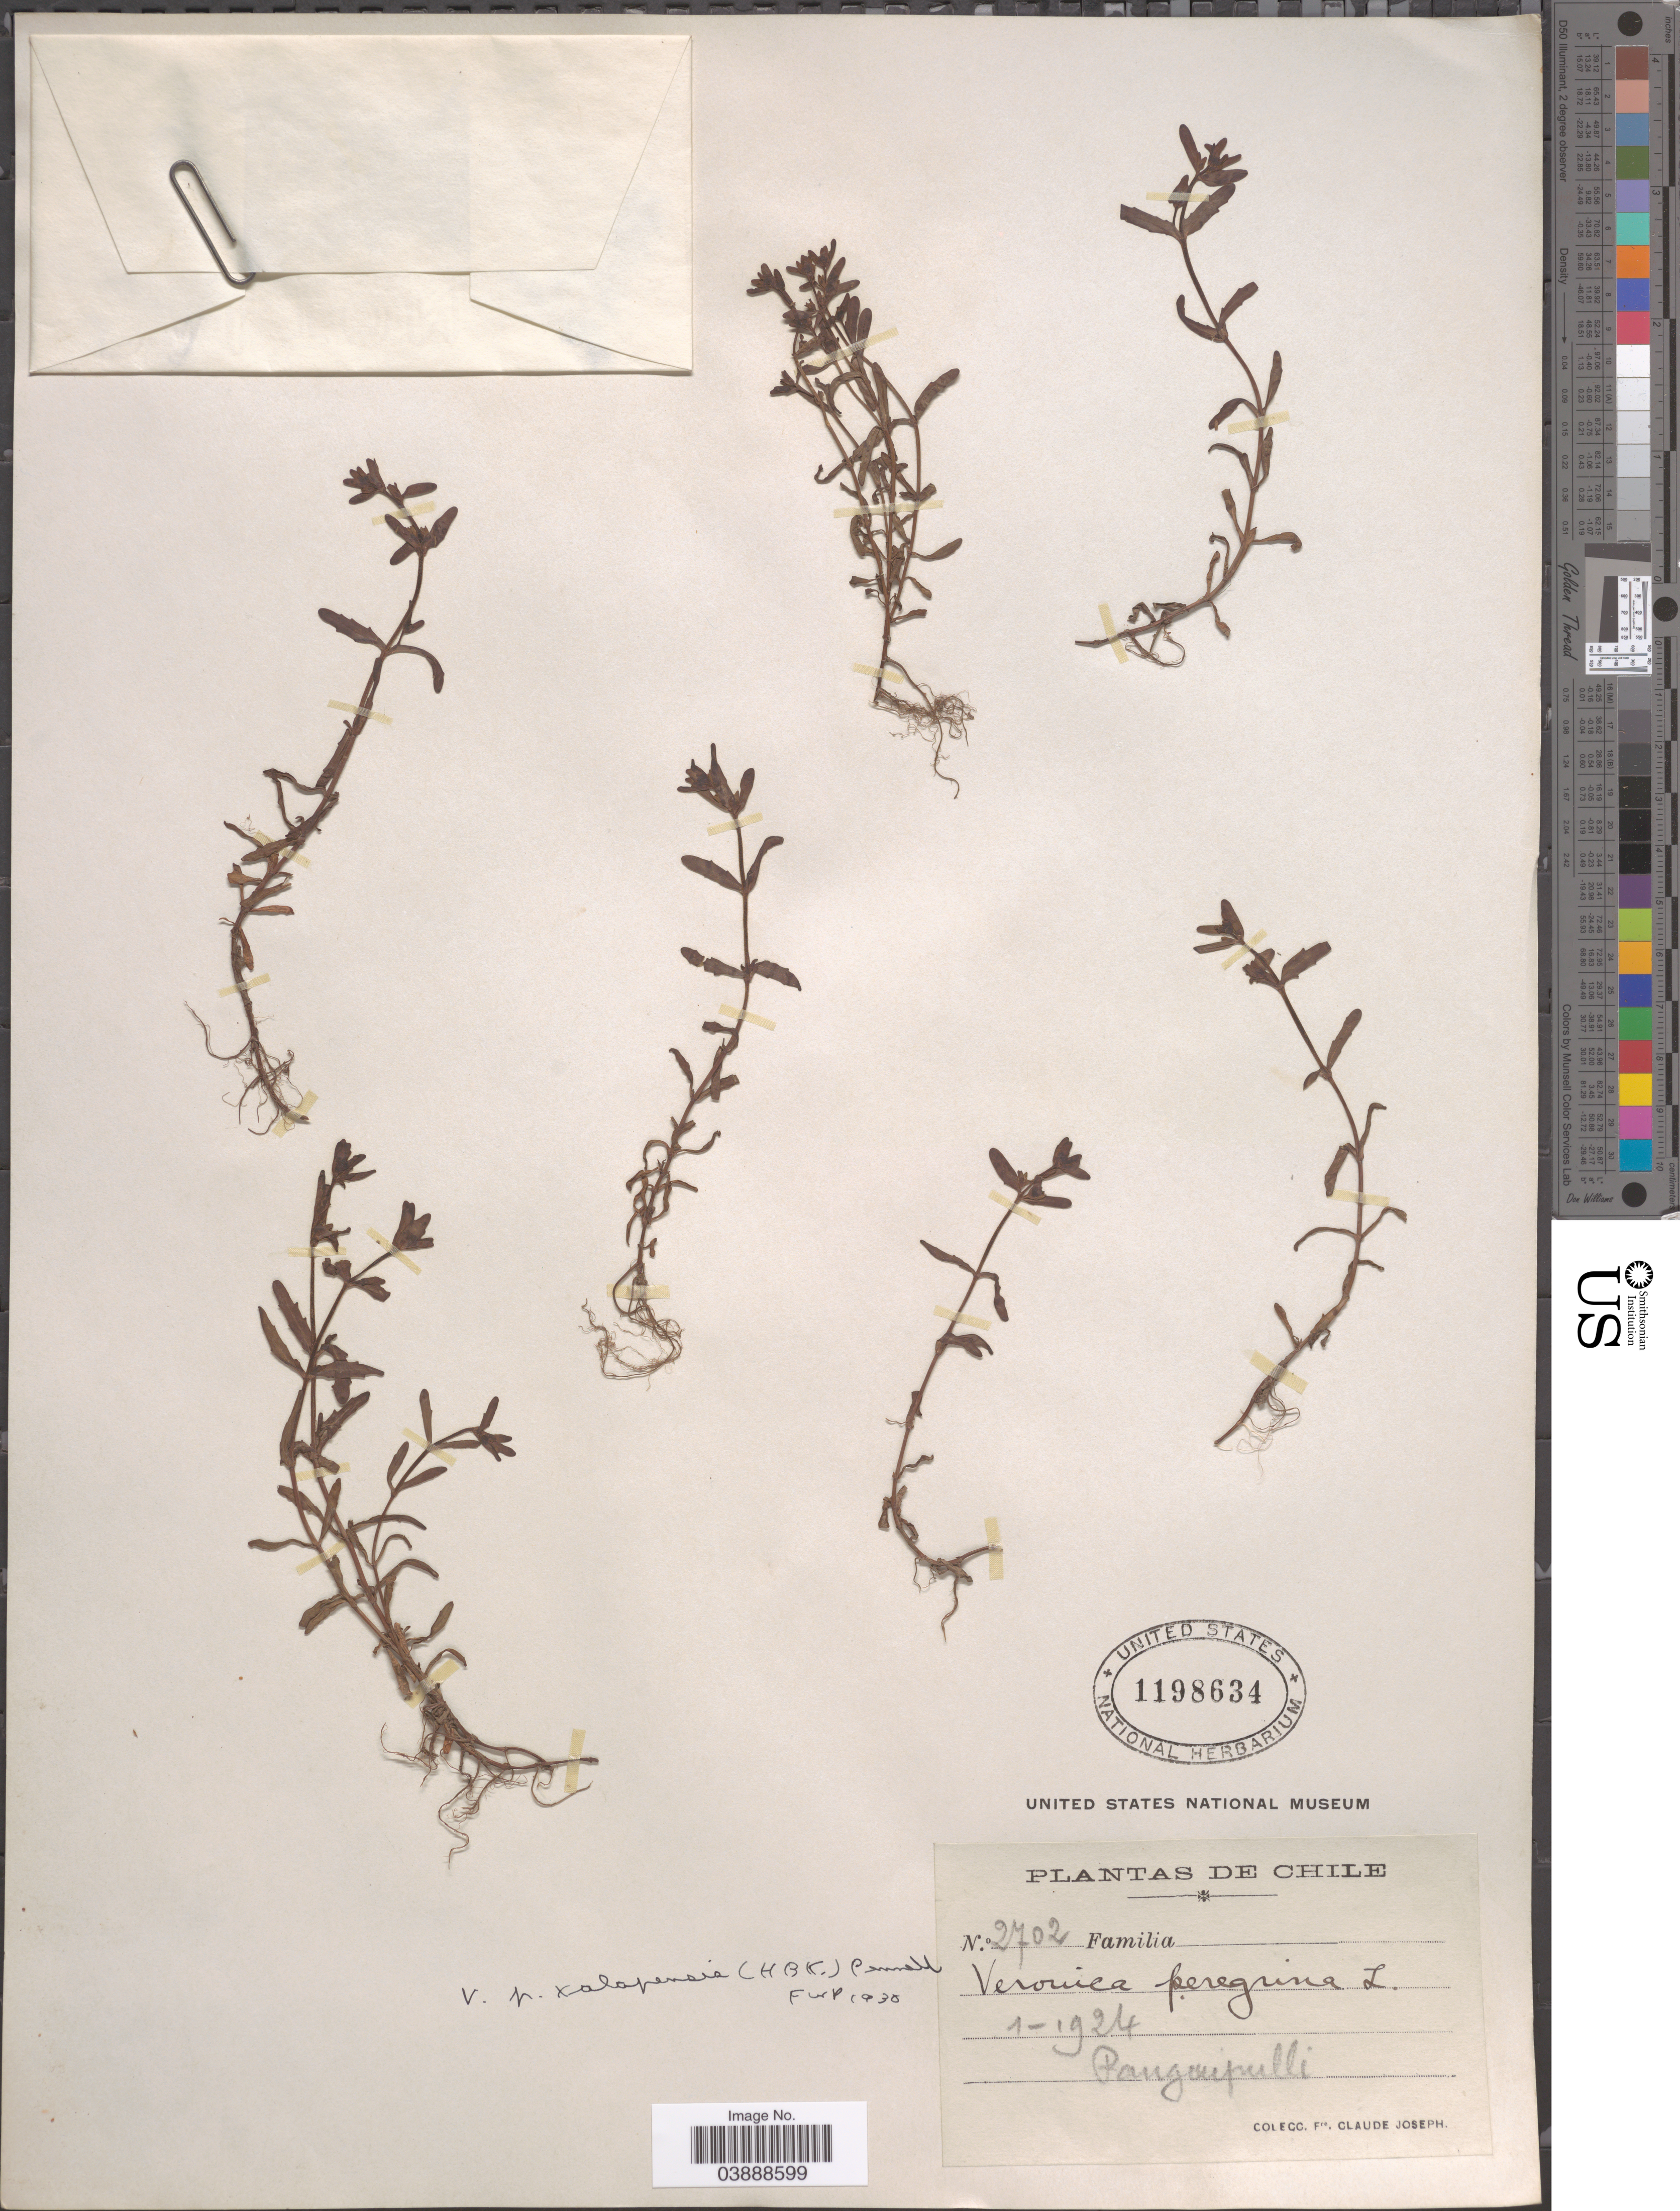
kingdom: Plantae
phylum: Tracheophyta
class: Magnoliopsida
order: Lamiales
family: Plantaginaceae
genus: Veronica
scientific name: Veronica peregrina var. xalapensis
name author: Kunth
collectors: Bro. Claude-Joseph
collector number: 2702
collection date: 1924-01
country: Chile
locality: Panguipulli.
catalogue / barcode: US 1198634